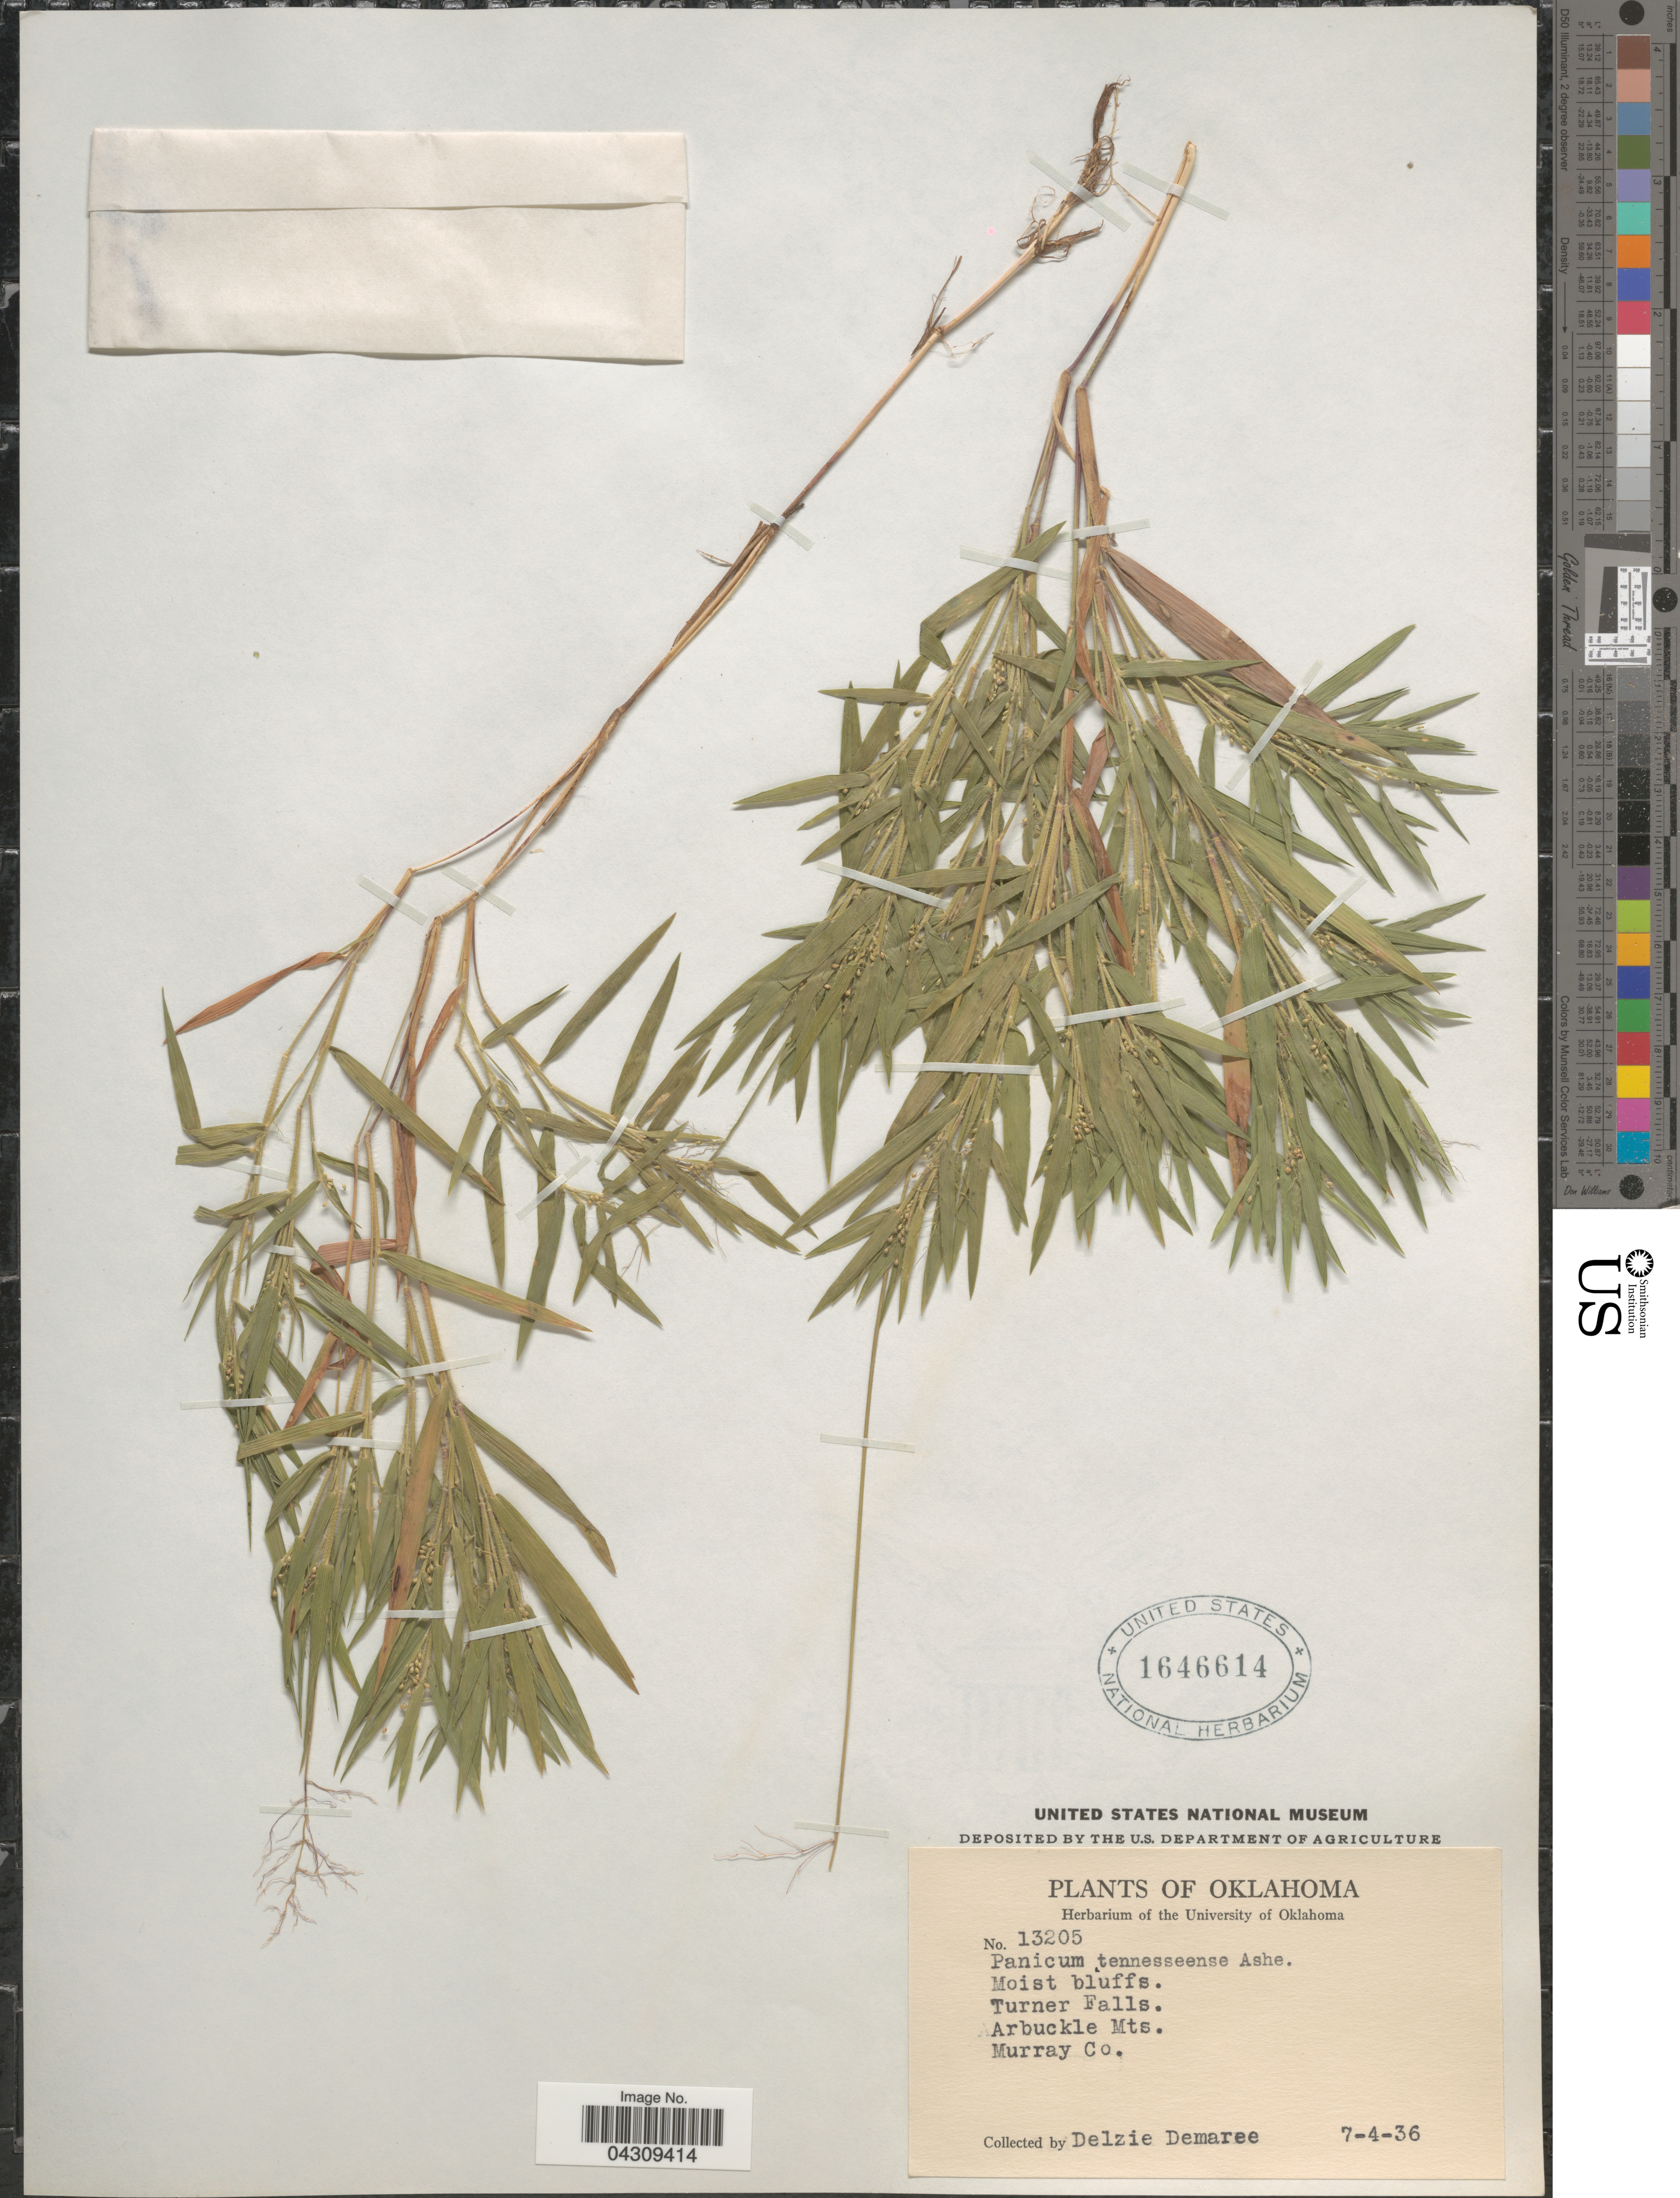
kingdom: Plantae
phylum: Tracheophyta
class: Liliopsida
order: Poales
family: Poaceae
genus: Dichanthelium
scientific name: Dichanthelium acuminatum var. acuminatum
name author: (Sw.) Gould & C.A. Clark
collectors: D. Demaree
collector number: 13205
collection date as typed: Transcribed d/m/y: 4/7/36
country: United States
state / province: Oklahoma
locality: Moist bluffs. Turner Falls. Arbuckle Mts. Murray Co.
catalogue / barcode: US 1646614